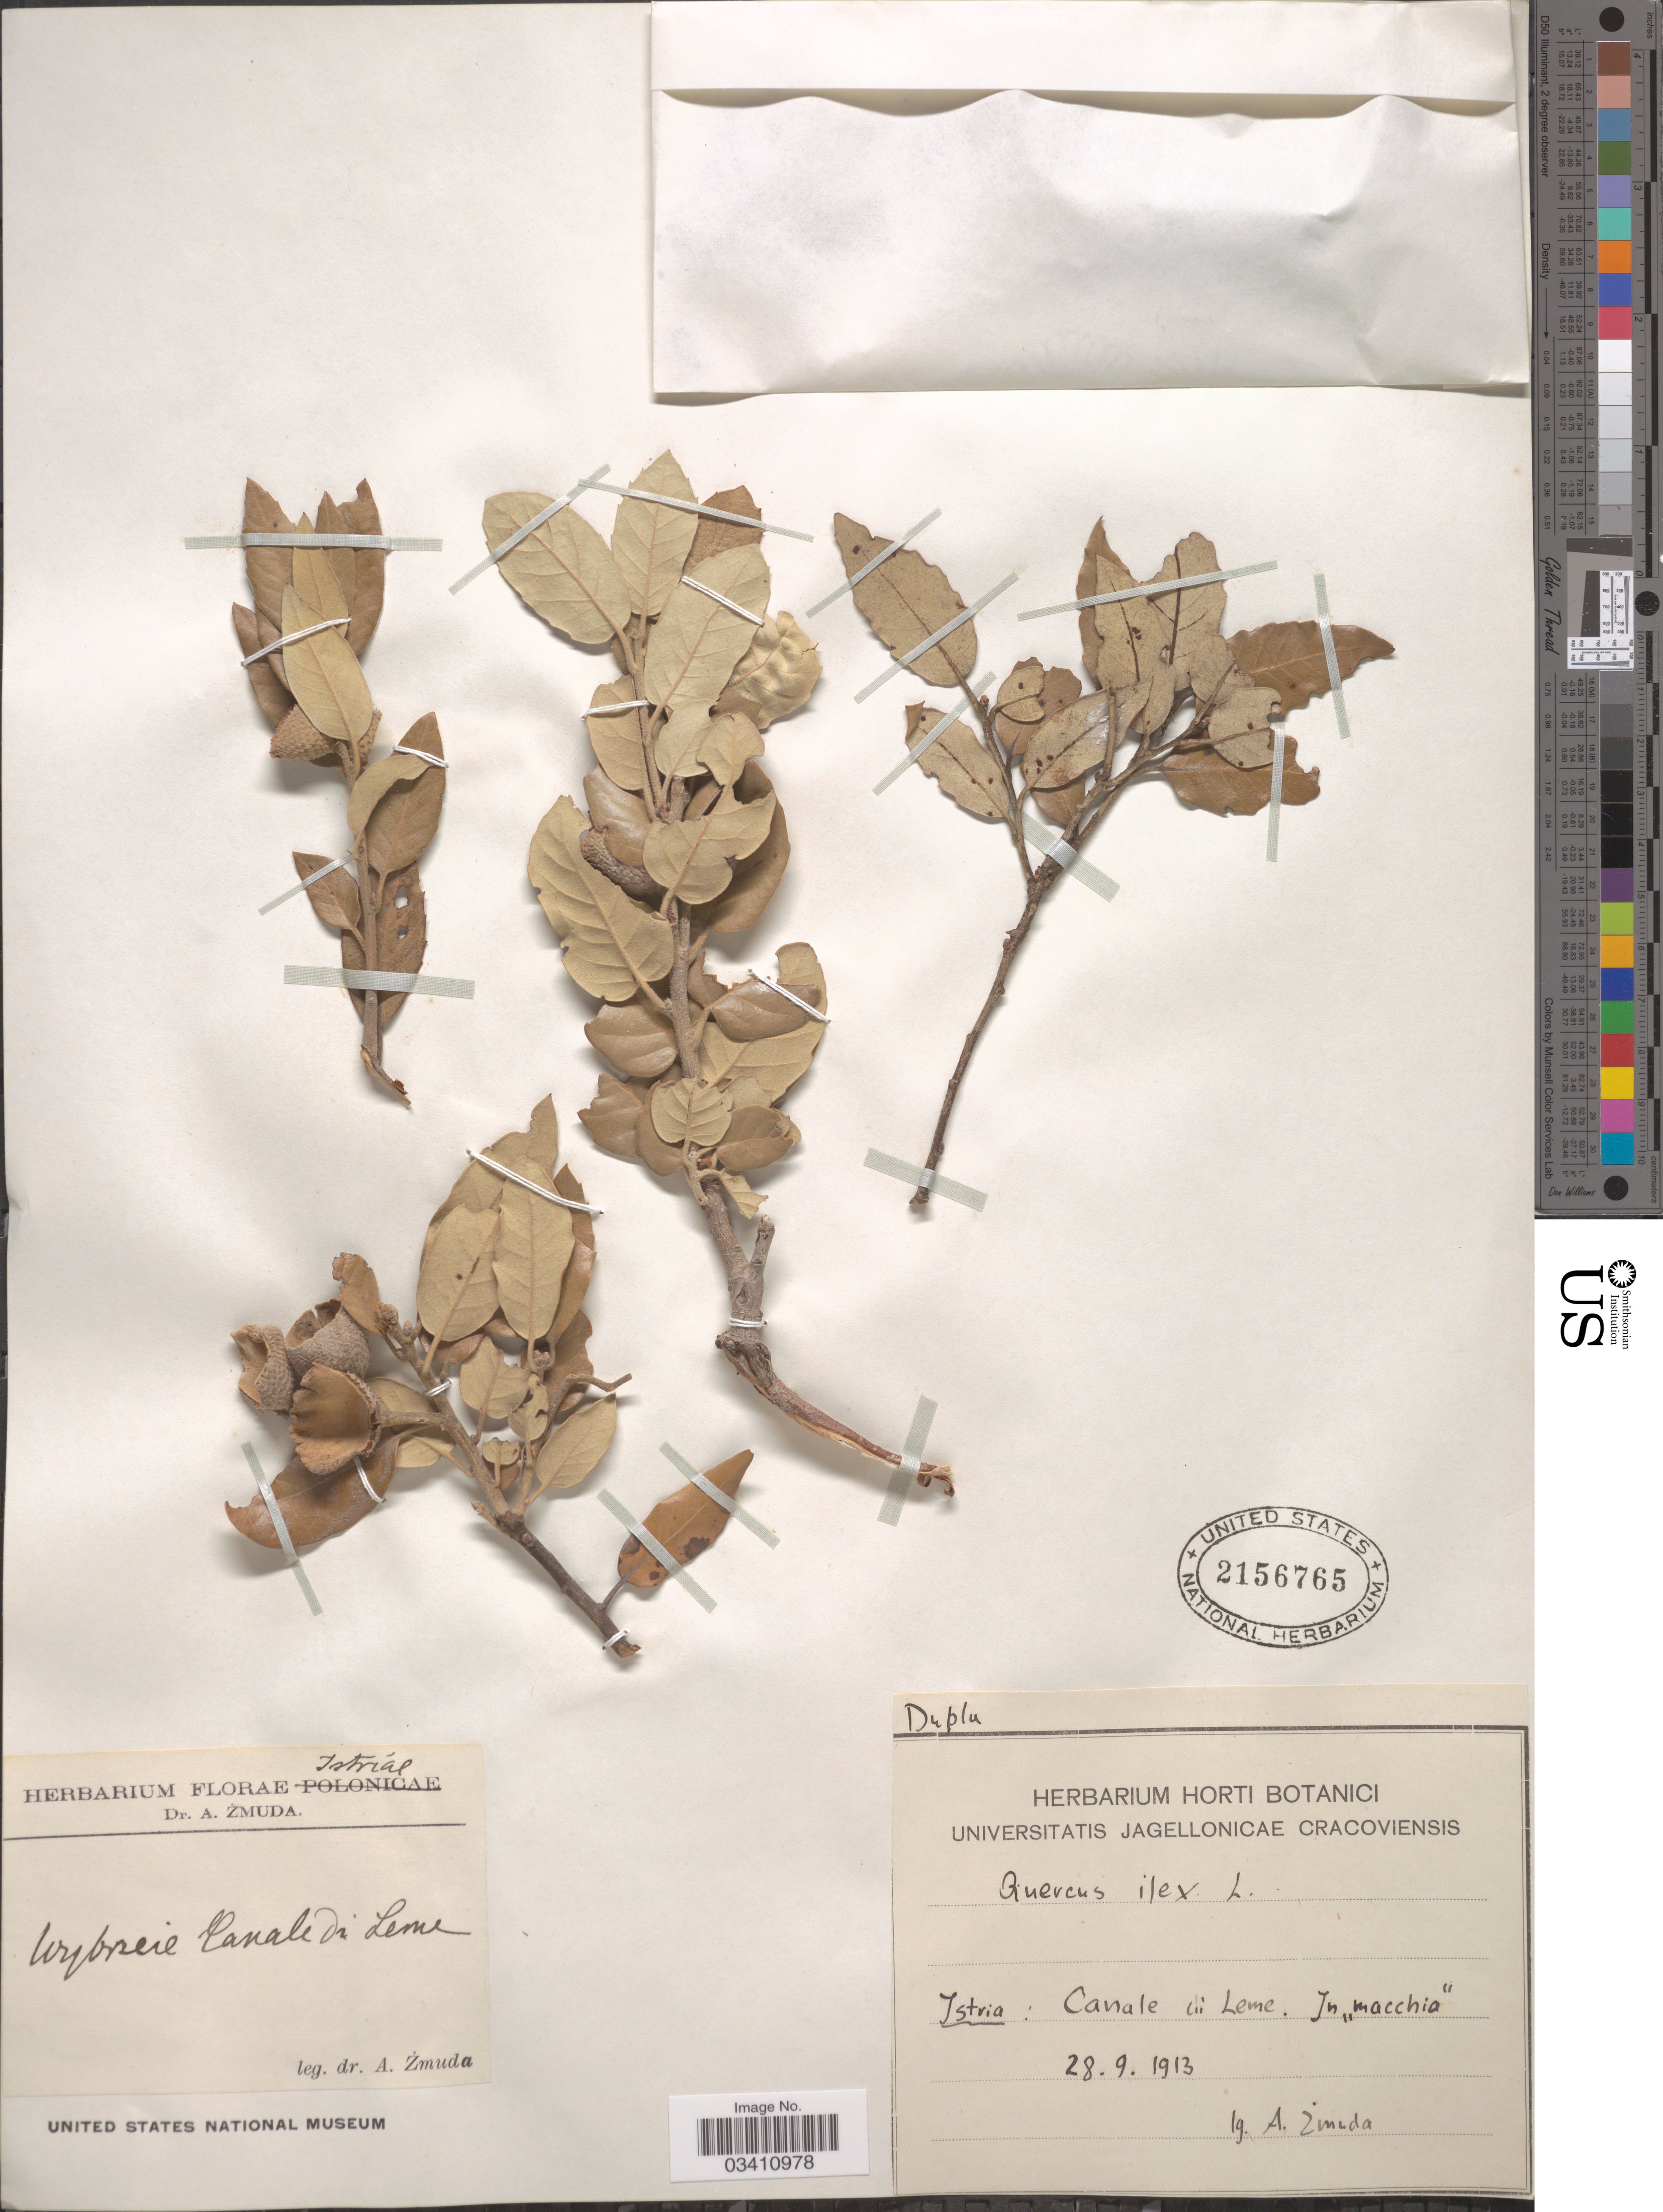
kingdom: Plantae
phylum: Tracheophyta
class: Magnoliopsida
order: Fagales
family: Fagaceae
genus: Quercus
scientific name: Quercus ilex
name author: Lour.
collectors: A. Zmuda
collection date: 1913-09-28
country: Croatia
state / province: Istria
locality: Canale in Leme. In "macchia".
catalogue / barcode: US 2156765